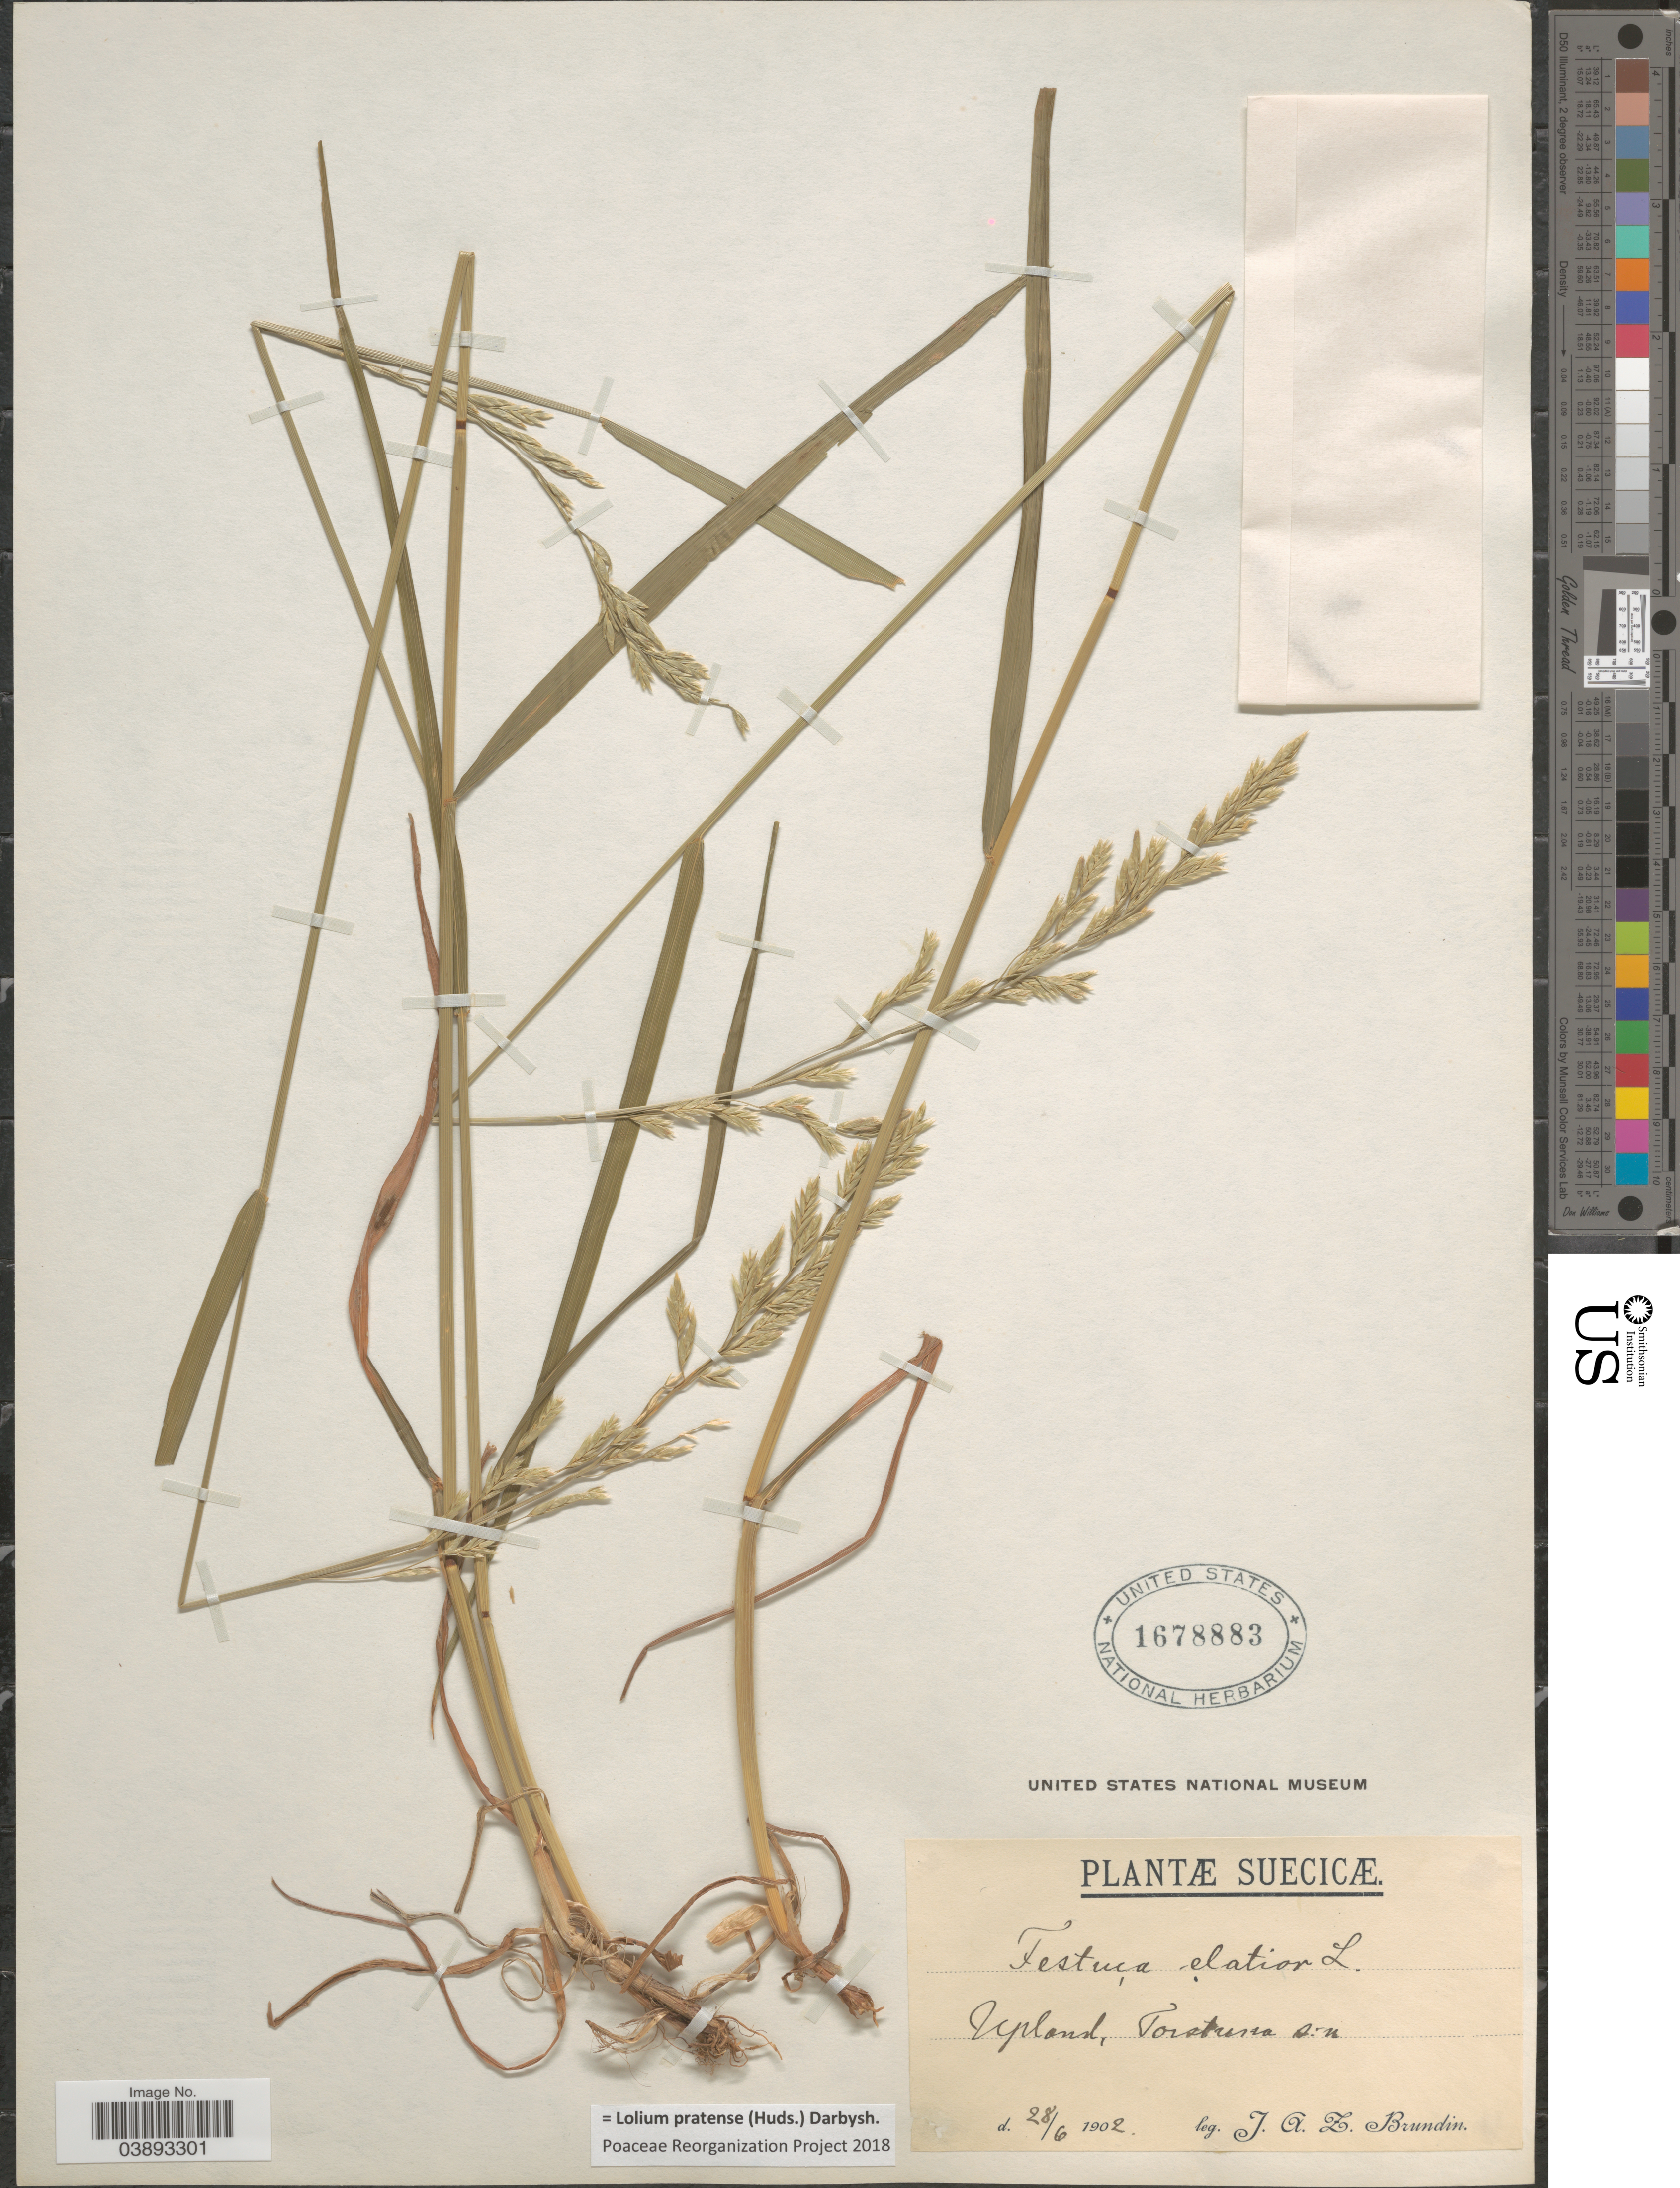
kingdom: Plantae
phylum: Tracheophyta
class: Liliopsida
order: Poales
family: Poaceae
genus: Lolium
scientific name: Lolium pratense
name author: (Huds.) Darbysh.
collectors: J. Brundin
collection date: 1902-06-28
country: Sweden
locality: Suecicæ. Upland, Torstuna.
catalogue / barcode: US 1678883